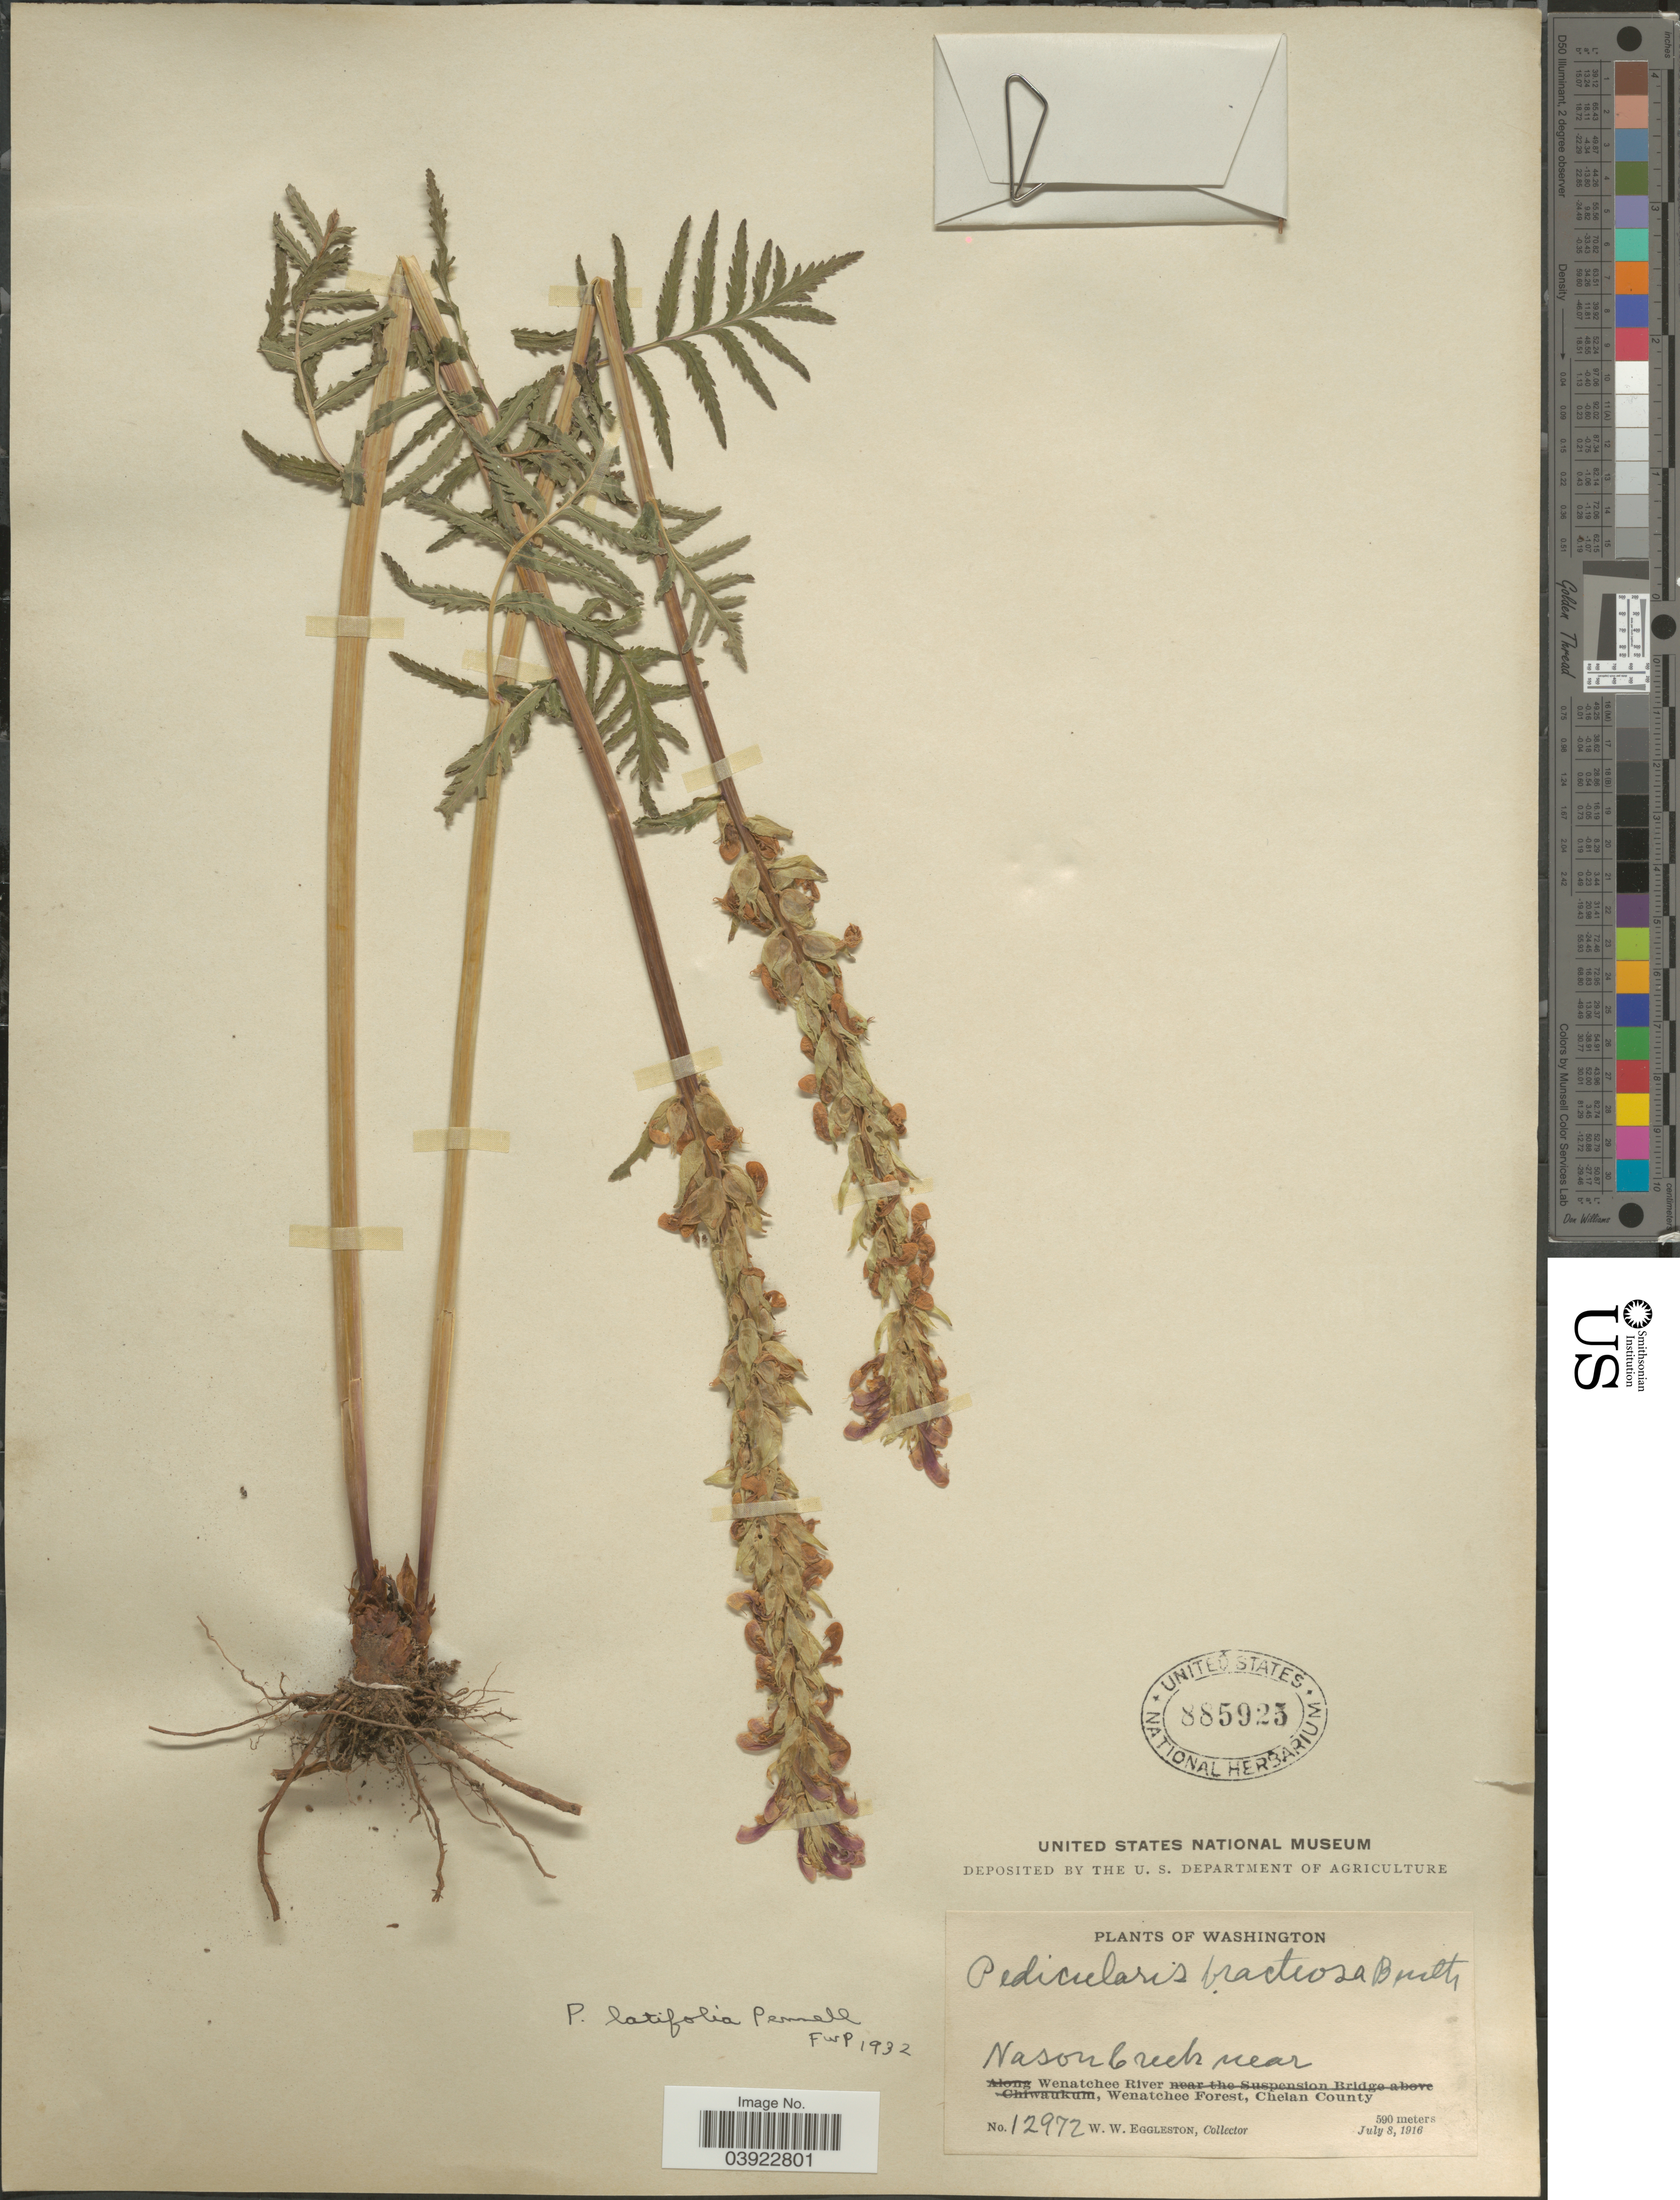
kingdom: Plantae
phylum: Tracheophyta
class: Magnoliopsida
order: Lamiales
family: Orobanchaceae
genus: Pedicularis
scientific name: Pedicularis latifolia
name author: Pennell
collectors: W. W. Eggleston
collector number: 12972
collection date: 1916-07-08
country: United States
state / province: Washington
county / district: Chelan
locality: Nason Creek near Wenatchee River, Wenatchee Forest, Chelan County.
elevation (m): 590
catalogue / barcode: US 885925